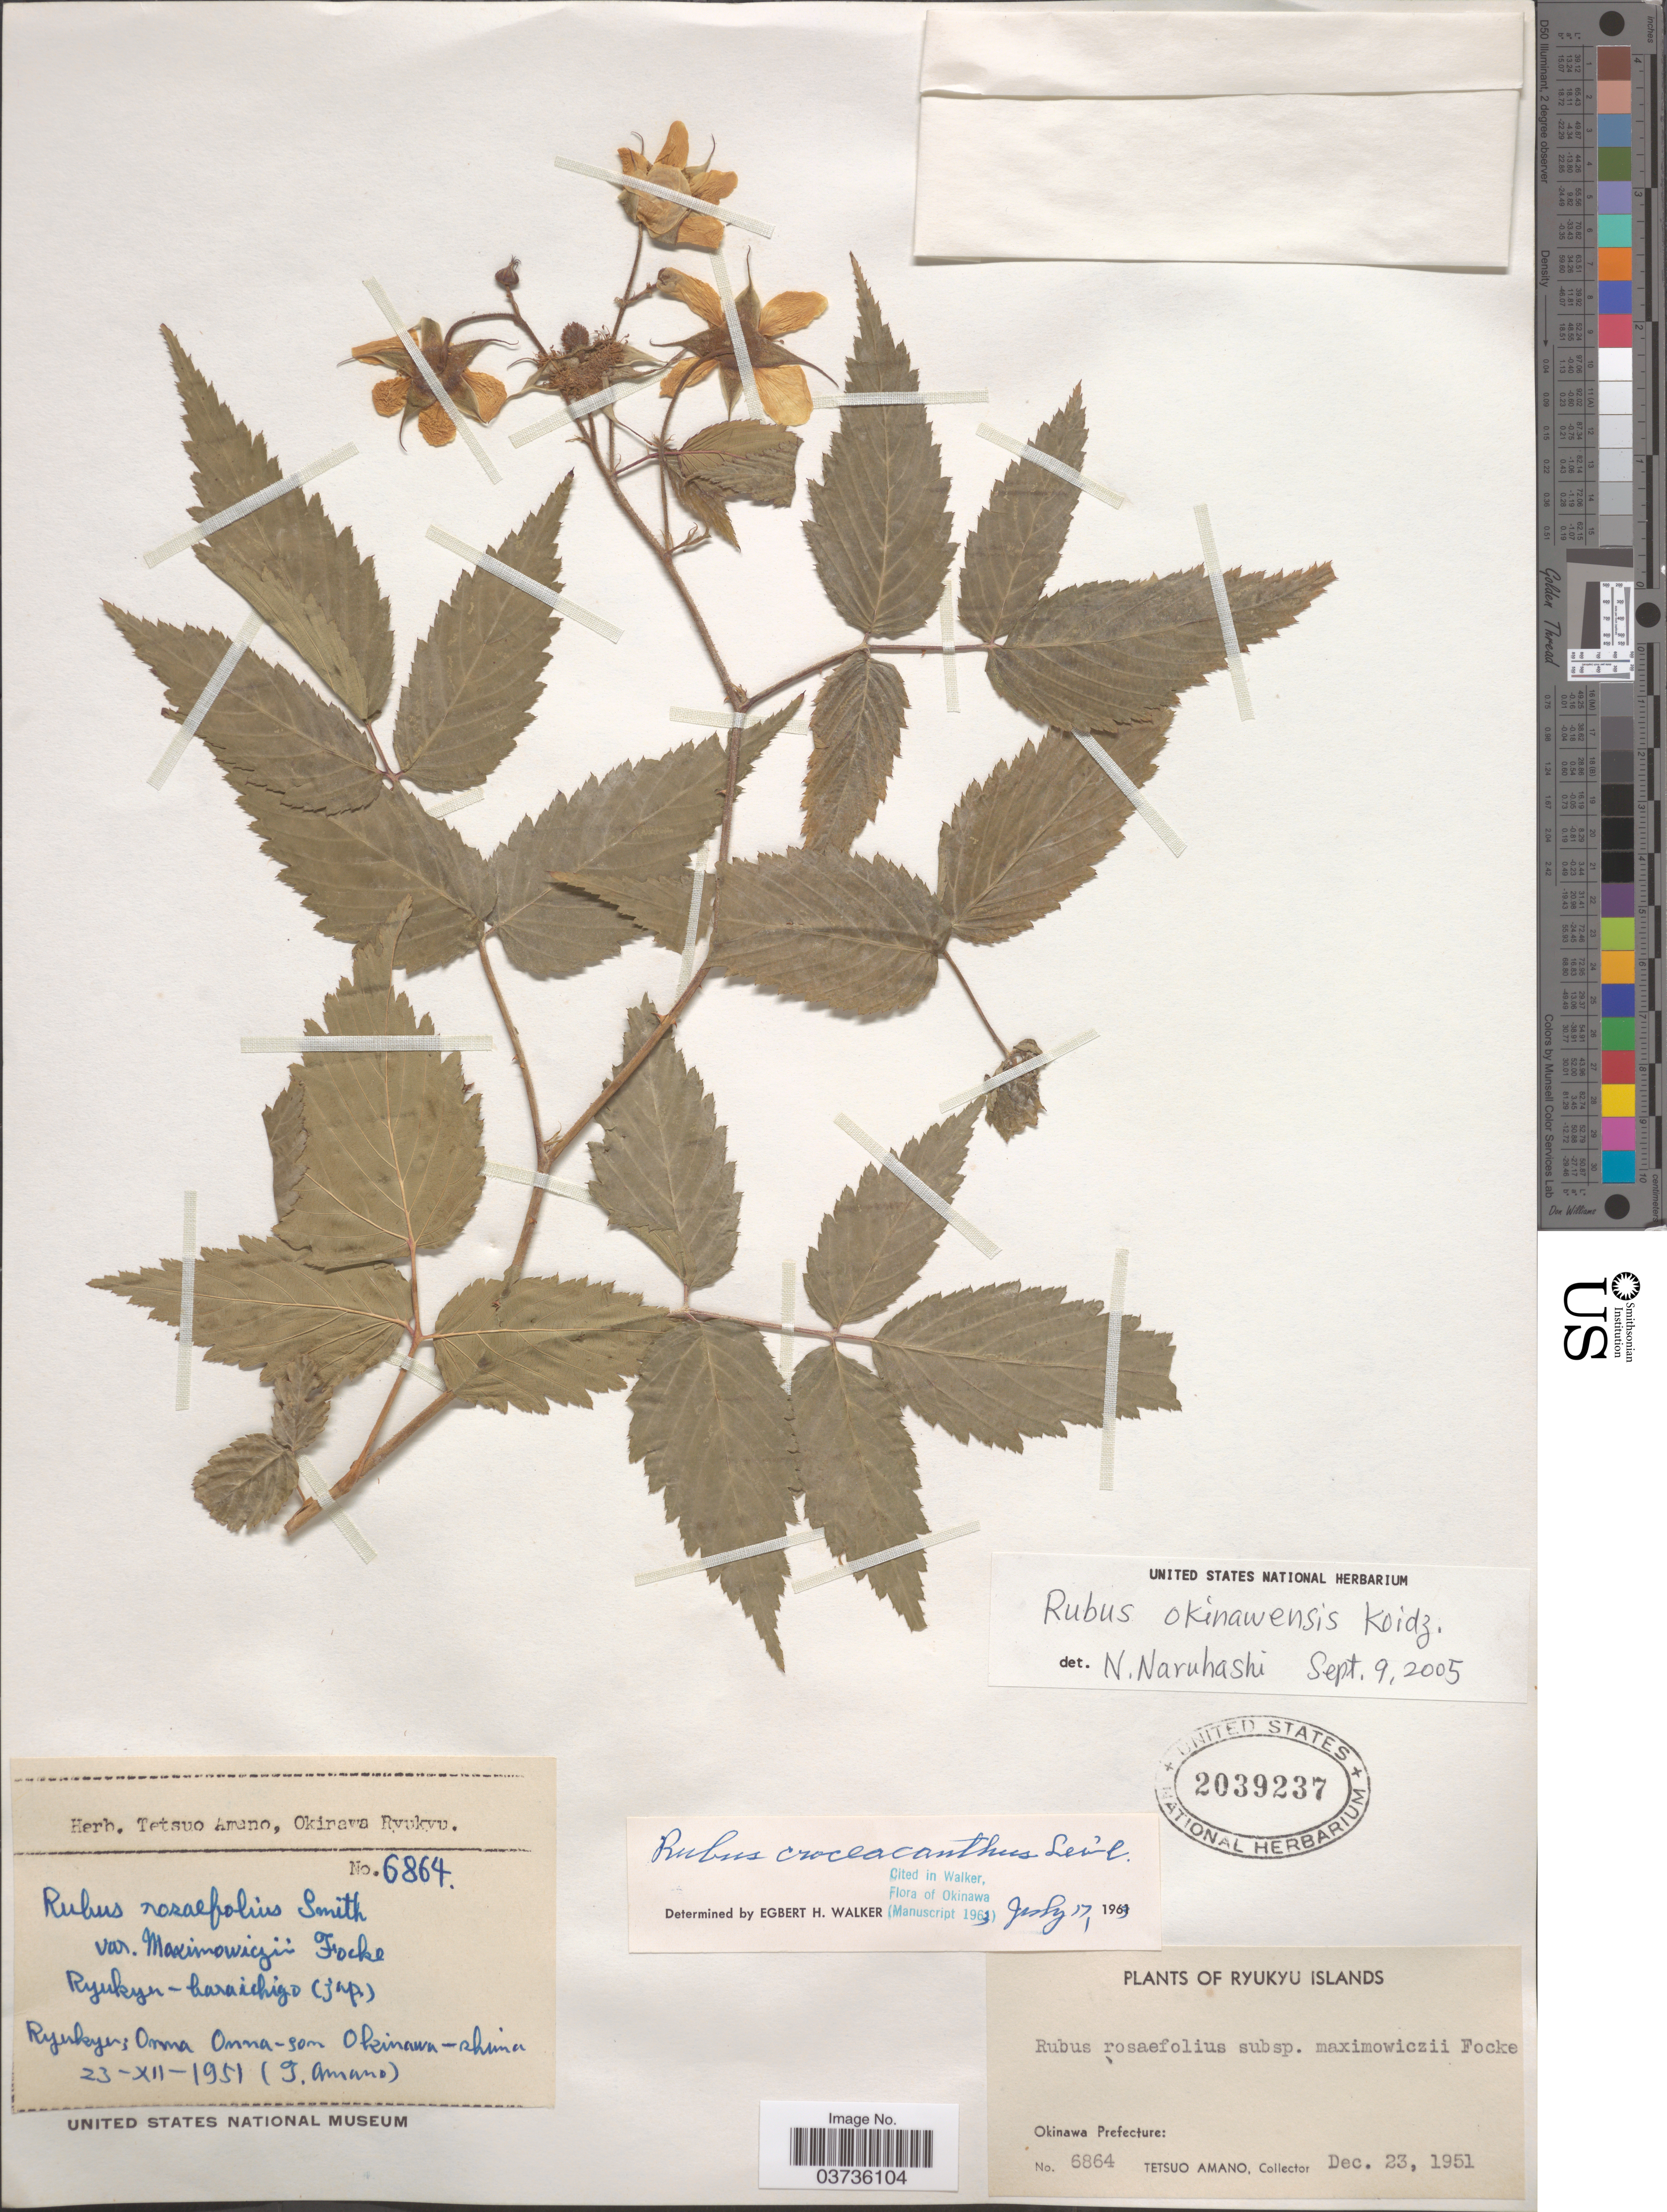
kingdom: Plantae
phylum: Tracheophyta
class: Magnoliopsida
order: Rosales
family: Rosaceae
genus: Rubus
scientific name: Rubus okinawensis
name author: Koidzumi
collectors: T. Amano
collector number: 6864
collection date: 1951-12-23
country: Japan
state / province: Okinawa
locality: Ryukyu Islands. Okinawa Prefecture. Ryukyu: Onna Onna-som Okinawa-shima.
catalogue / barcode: US 2039237